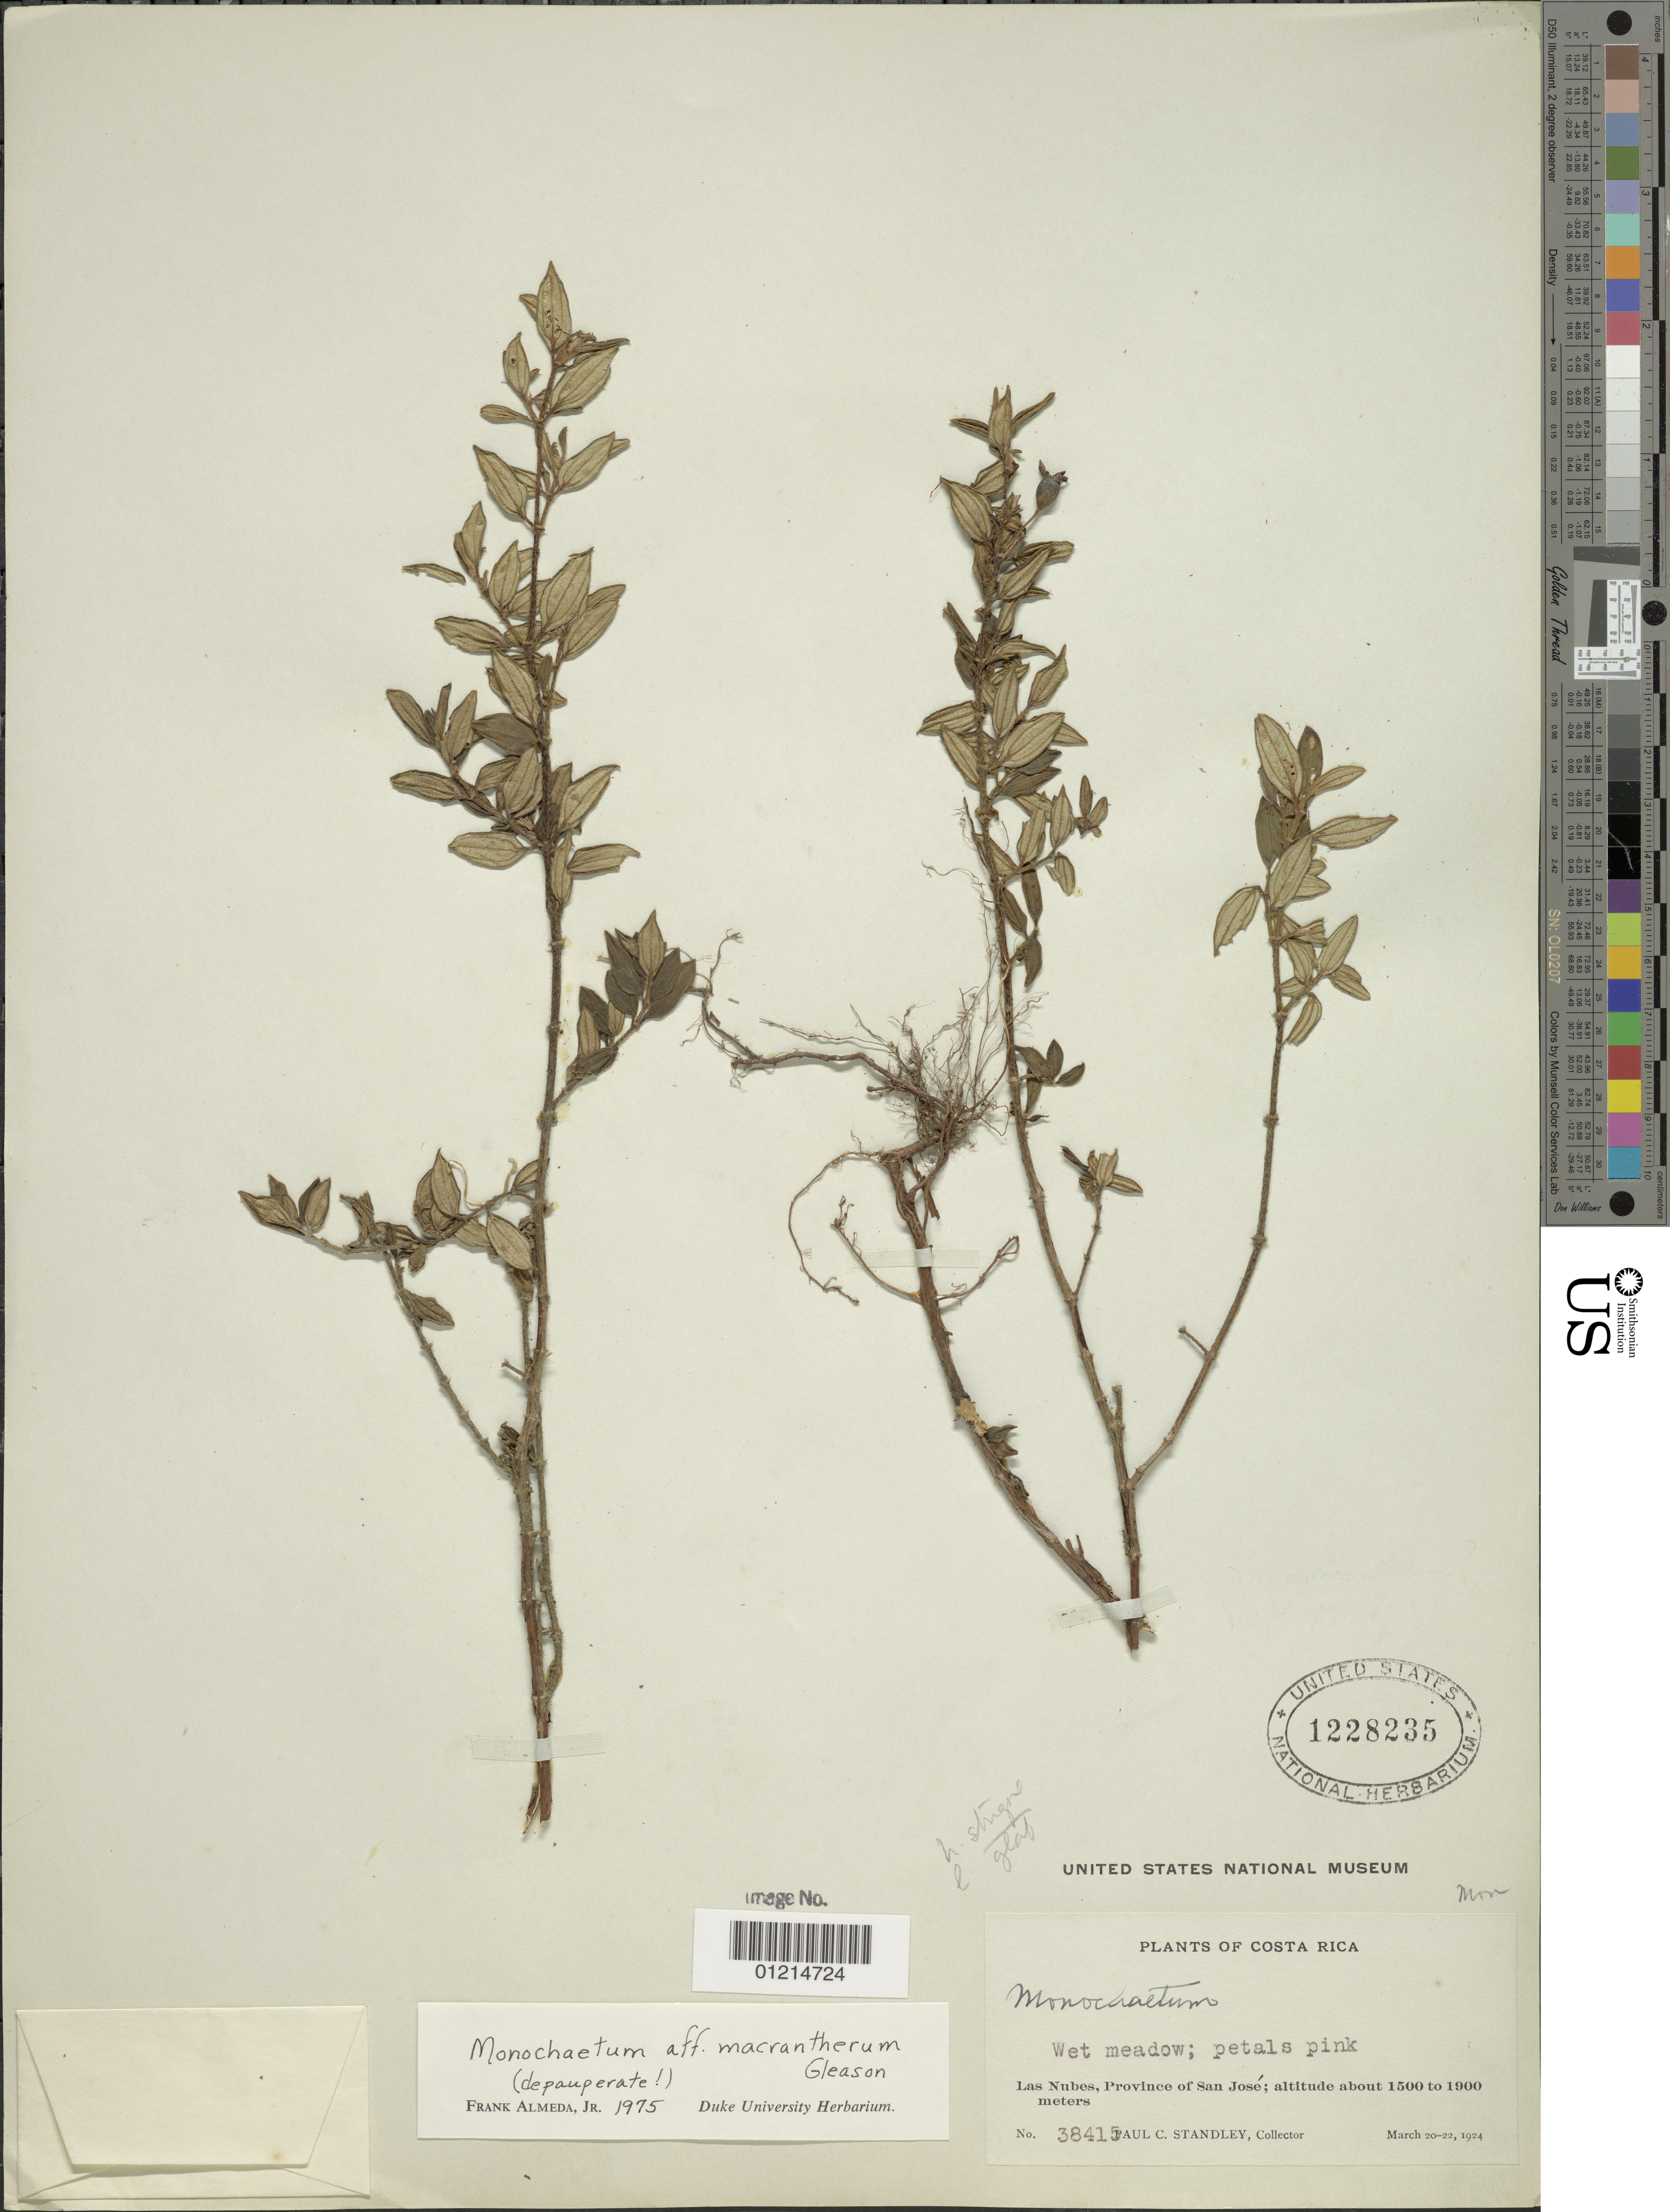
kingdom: Plantae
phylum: Tracheophyta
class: Magnoliopsida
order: Myrtales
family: Melastomataceae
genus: Monochaetum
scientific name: Monochaetum macrantherum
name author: Gleason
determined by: Almeda, F.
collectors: P. C. Standley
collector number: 38415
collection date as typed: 20-22 Mar 1924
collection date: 1924-03-20/1924-03-22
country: Costa Rica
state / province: San José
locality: Las Nubes, Province of San José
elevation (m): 1500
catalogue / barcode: US 1228235